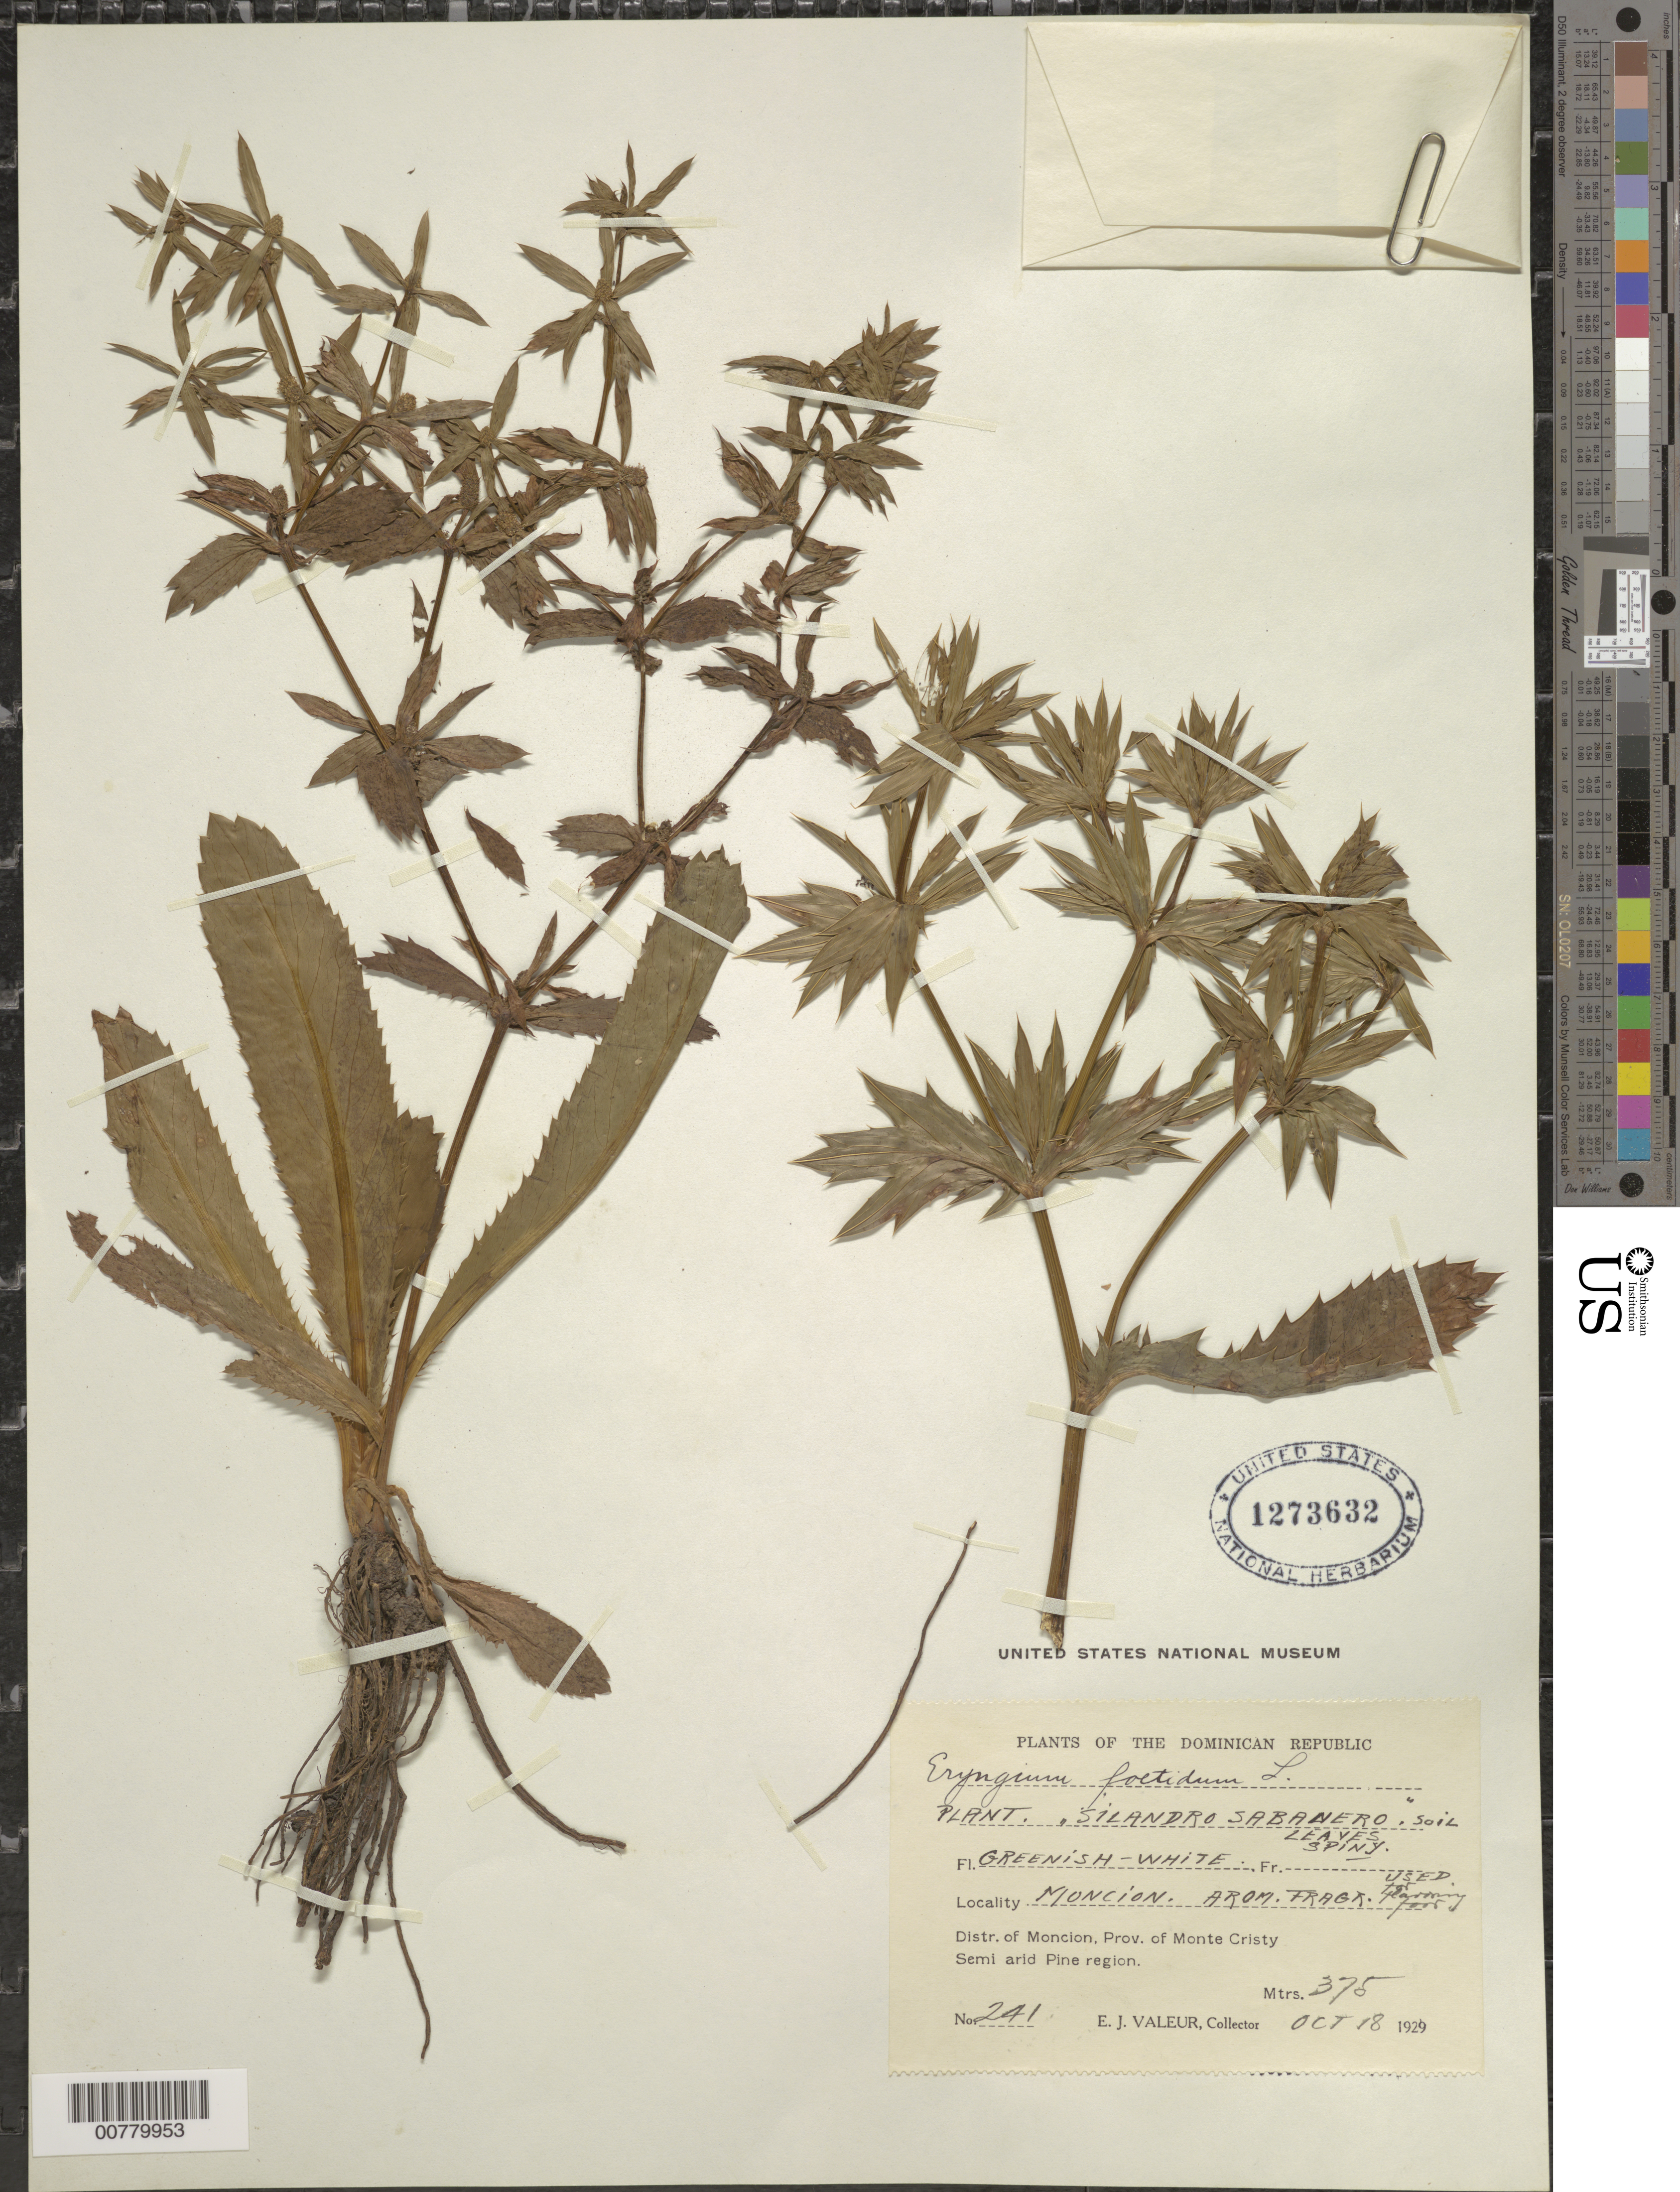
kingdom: Plantae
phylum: Tracheophyta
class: Magnoliopsida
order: Apiales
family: Apiaceae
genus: Eryngium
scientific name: Eryngium foetidum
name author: L.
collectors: E. Valeur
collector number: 241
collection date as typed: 18 Oct 1929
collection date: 1929-10-18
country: Dominican Republic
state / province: Monte Cristi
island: Hispaniola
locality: Monción, Monción.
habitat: Semi arid Pine region.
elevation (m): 375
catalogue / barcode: US 1273632